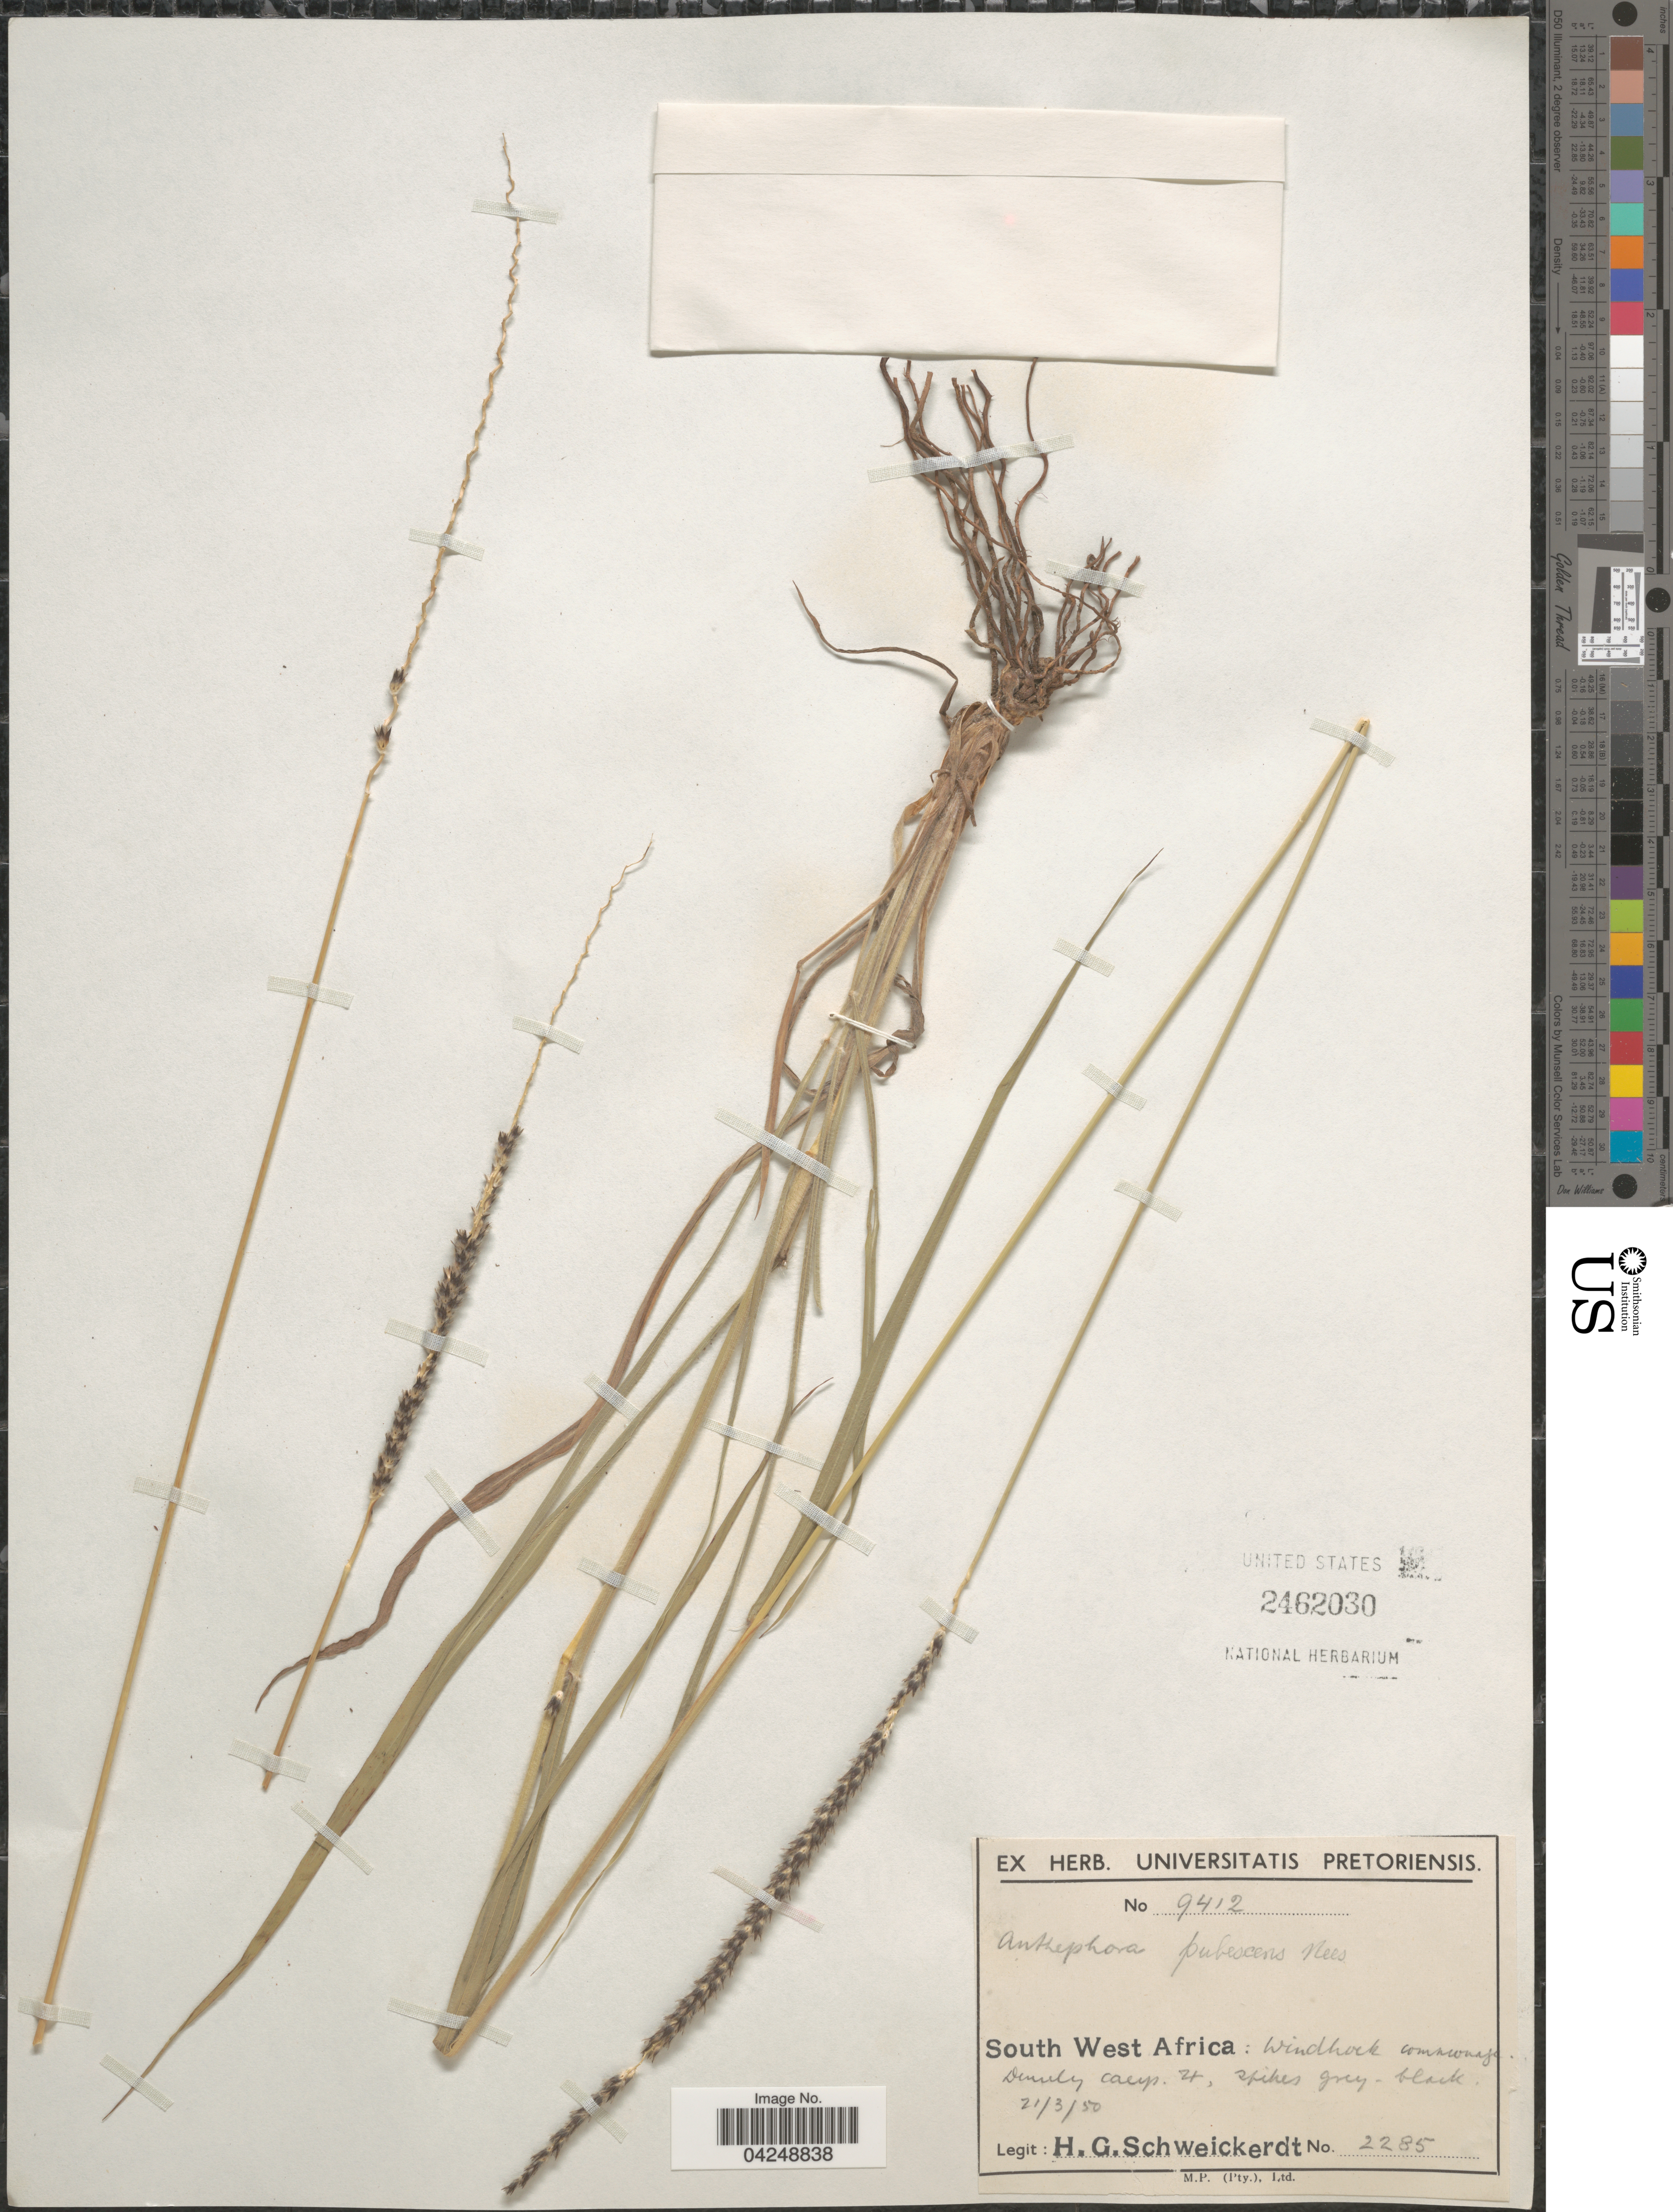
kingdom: Plantae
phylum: Tracheophyta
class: Liliopsida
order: Poales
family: Poaceae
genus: Anthephora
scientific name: Anthephora pubescens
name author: Nees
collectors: H. Schweickerdt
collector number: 2285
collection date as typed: Transcribed d/m/y: 21/3/50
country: Namibia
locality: South West Africa: Windhoek commonage.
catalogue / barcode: US 2462030